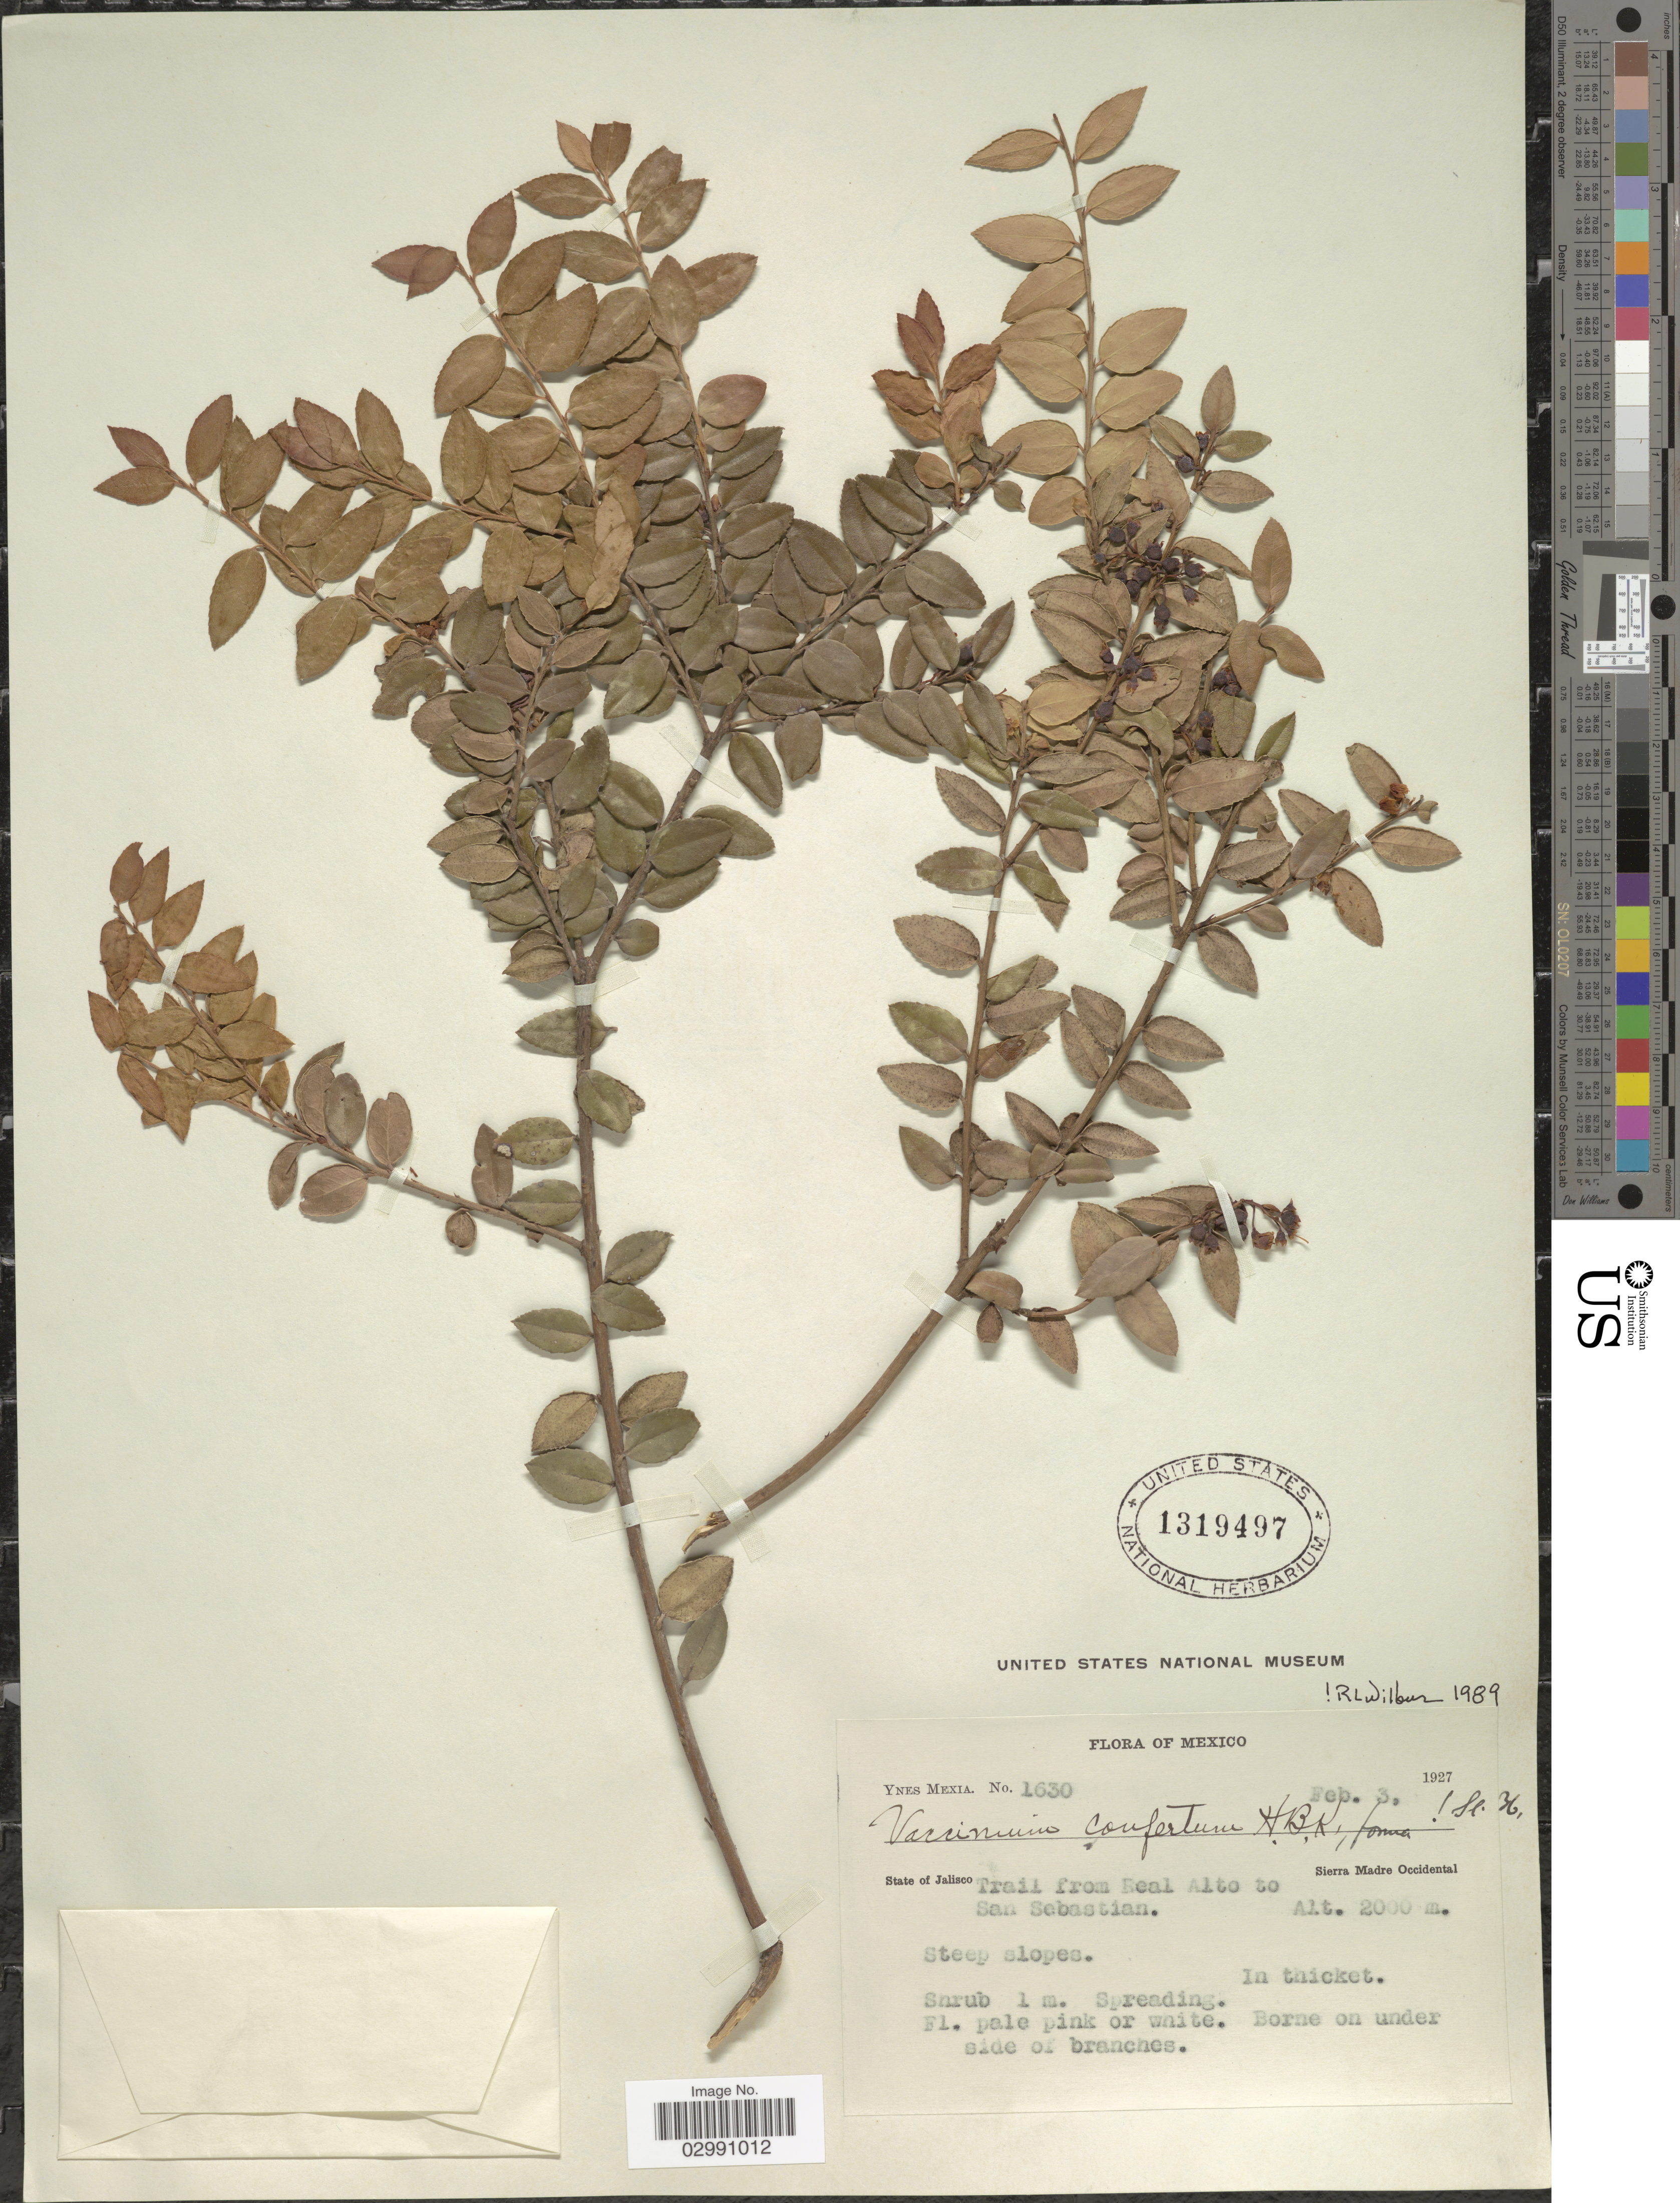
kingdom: Plantae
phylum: Tracheophyta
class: Magnoliopsida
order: Ericales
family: Ericaceae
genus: Vaccinium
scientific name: Vaccinium confertum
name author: Kunth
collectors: Y. Mexia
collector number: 1630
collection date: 1927-02-03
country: Mexico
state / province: Jalisco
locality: Trail from Real Alto to San Sebastian. Sierra Madre Occidental.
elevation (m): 2000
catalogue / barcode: US 1319497